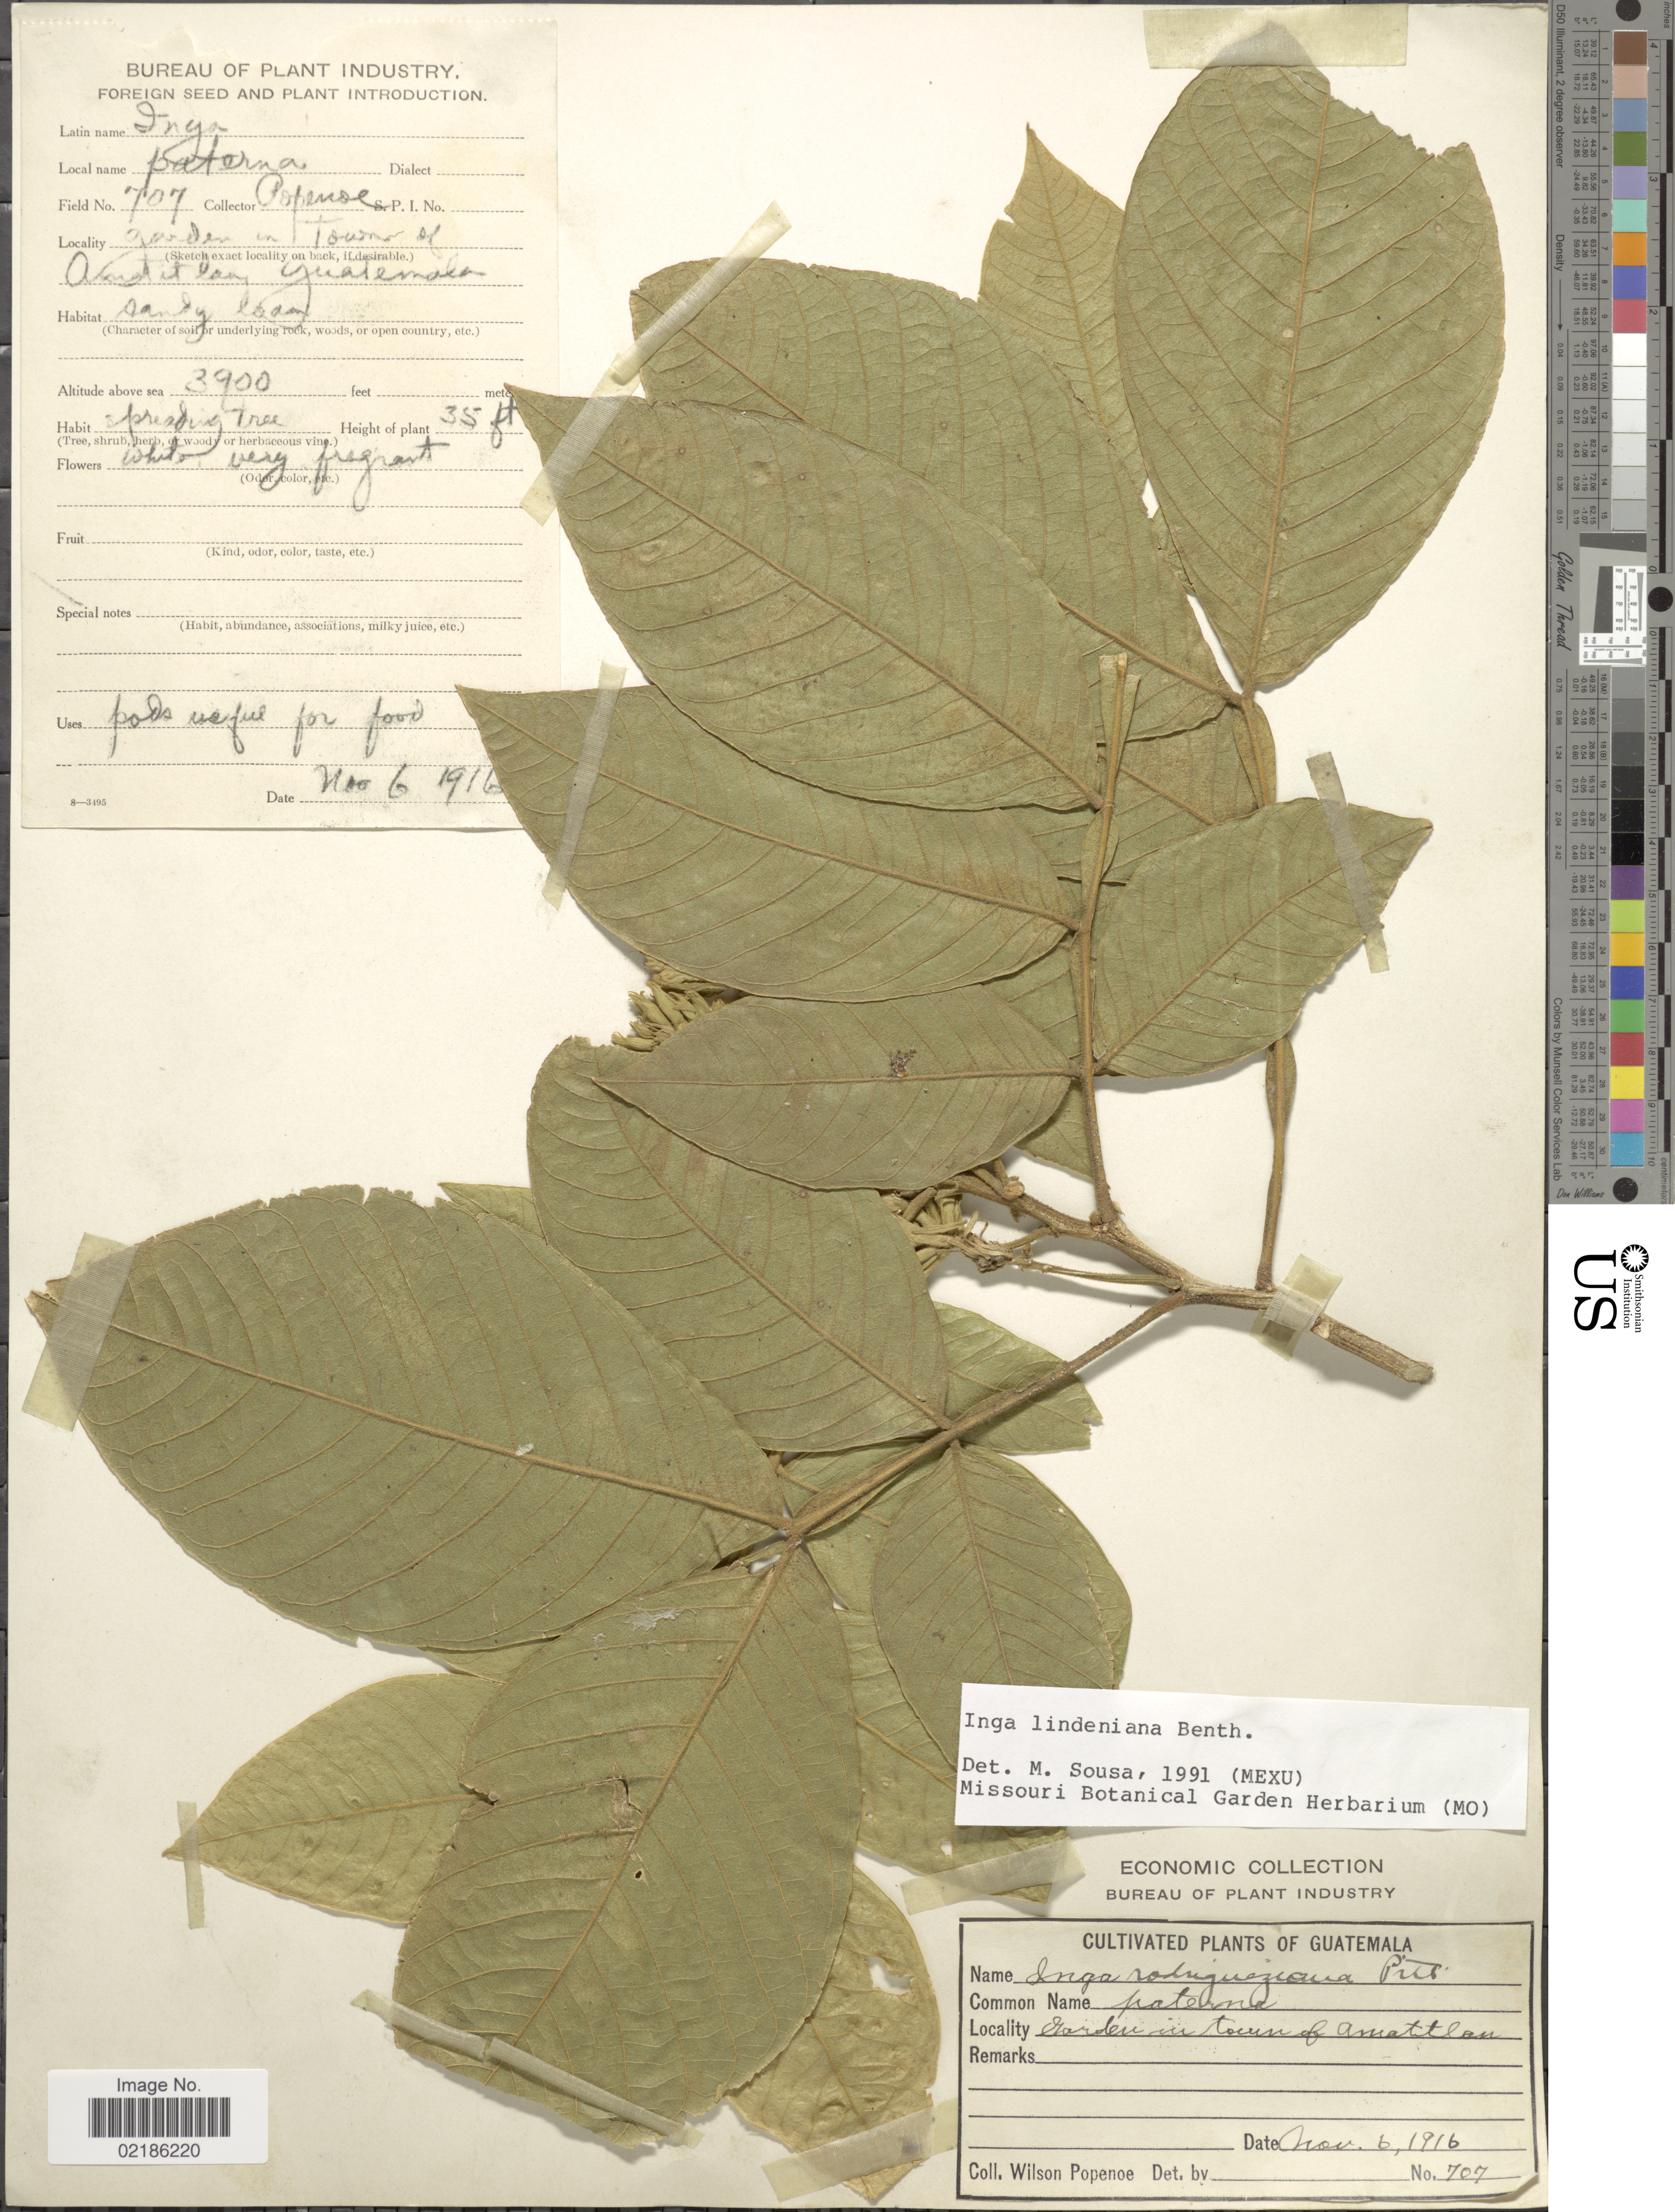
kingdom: Plantae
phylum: Tracheophyta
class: Magnoliopsida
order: Fabales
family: Fabaceae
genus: Inga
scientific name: Inga lindeniana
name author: Benth.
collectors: W. Popenoe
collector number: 707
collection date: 1916-11-06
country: Guatemala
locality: Garden in town of Amatitlan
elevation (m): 1189